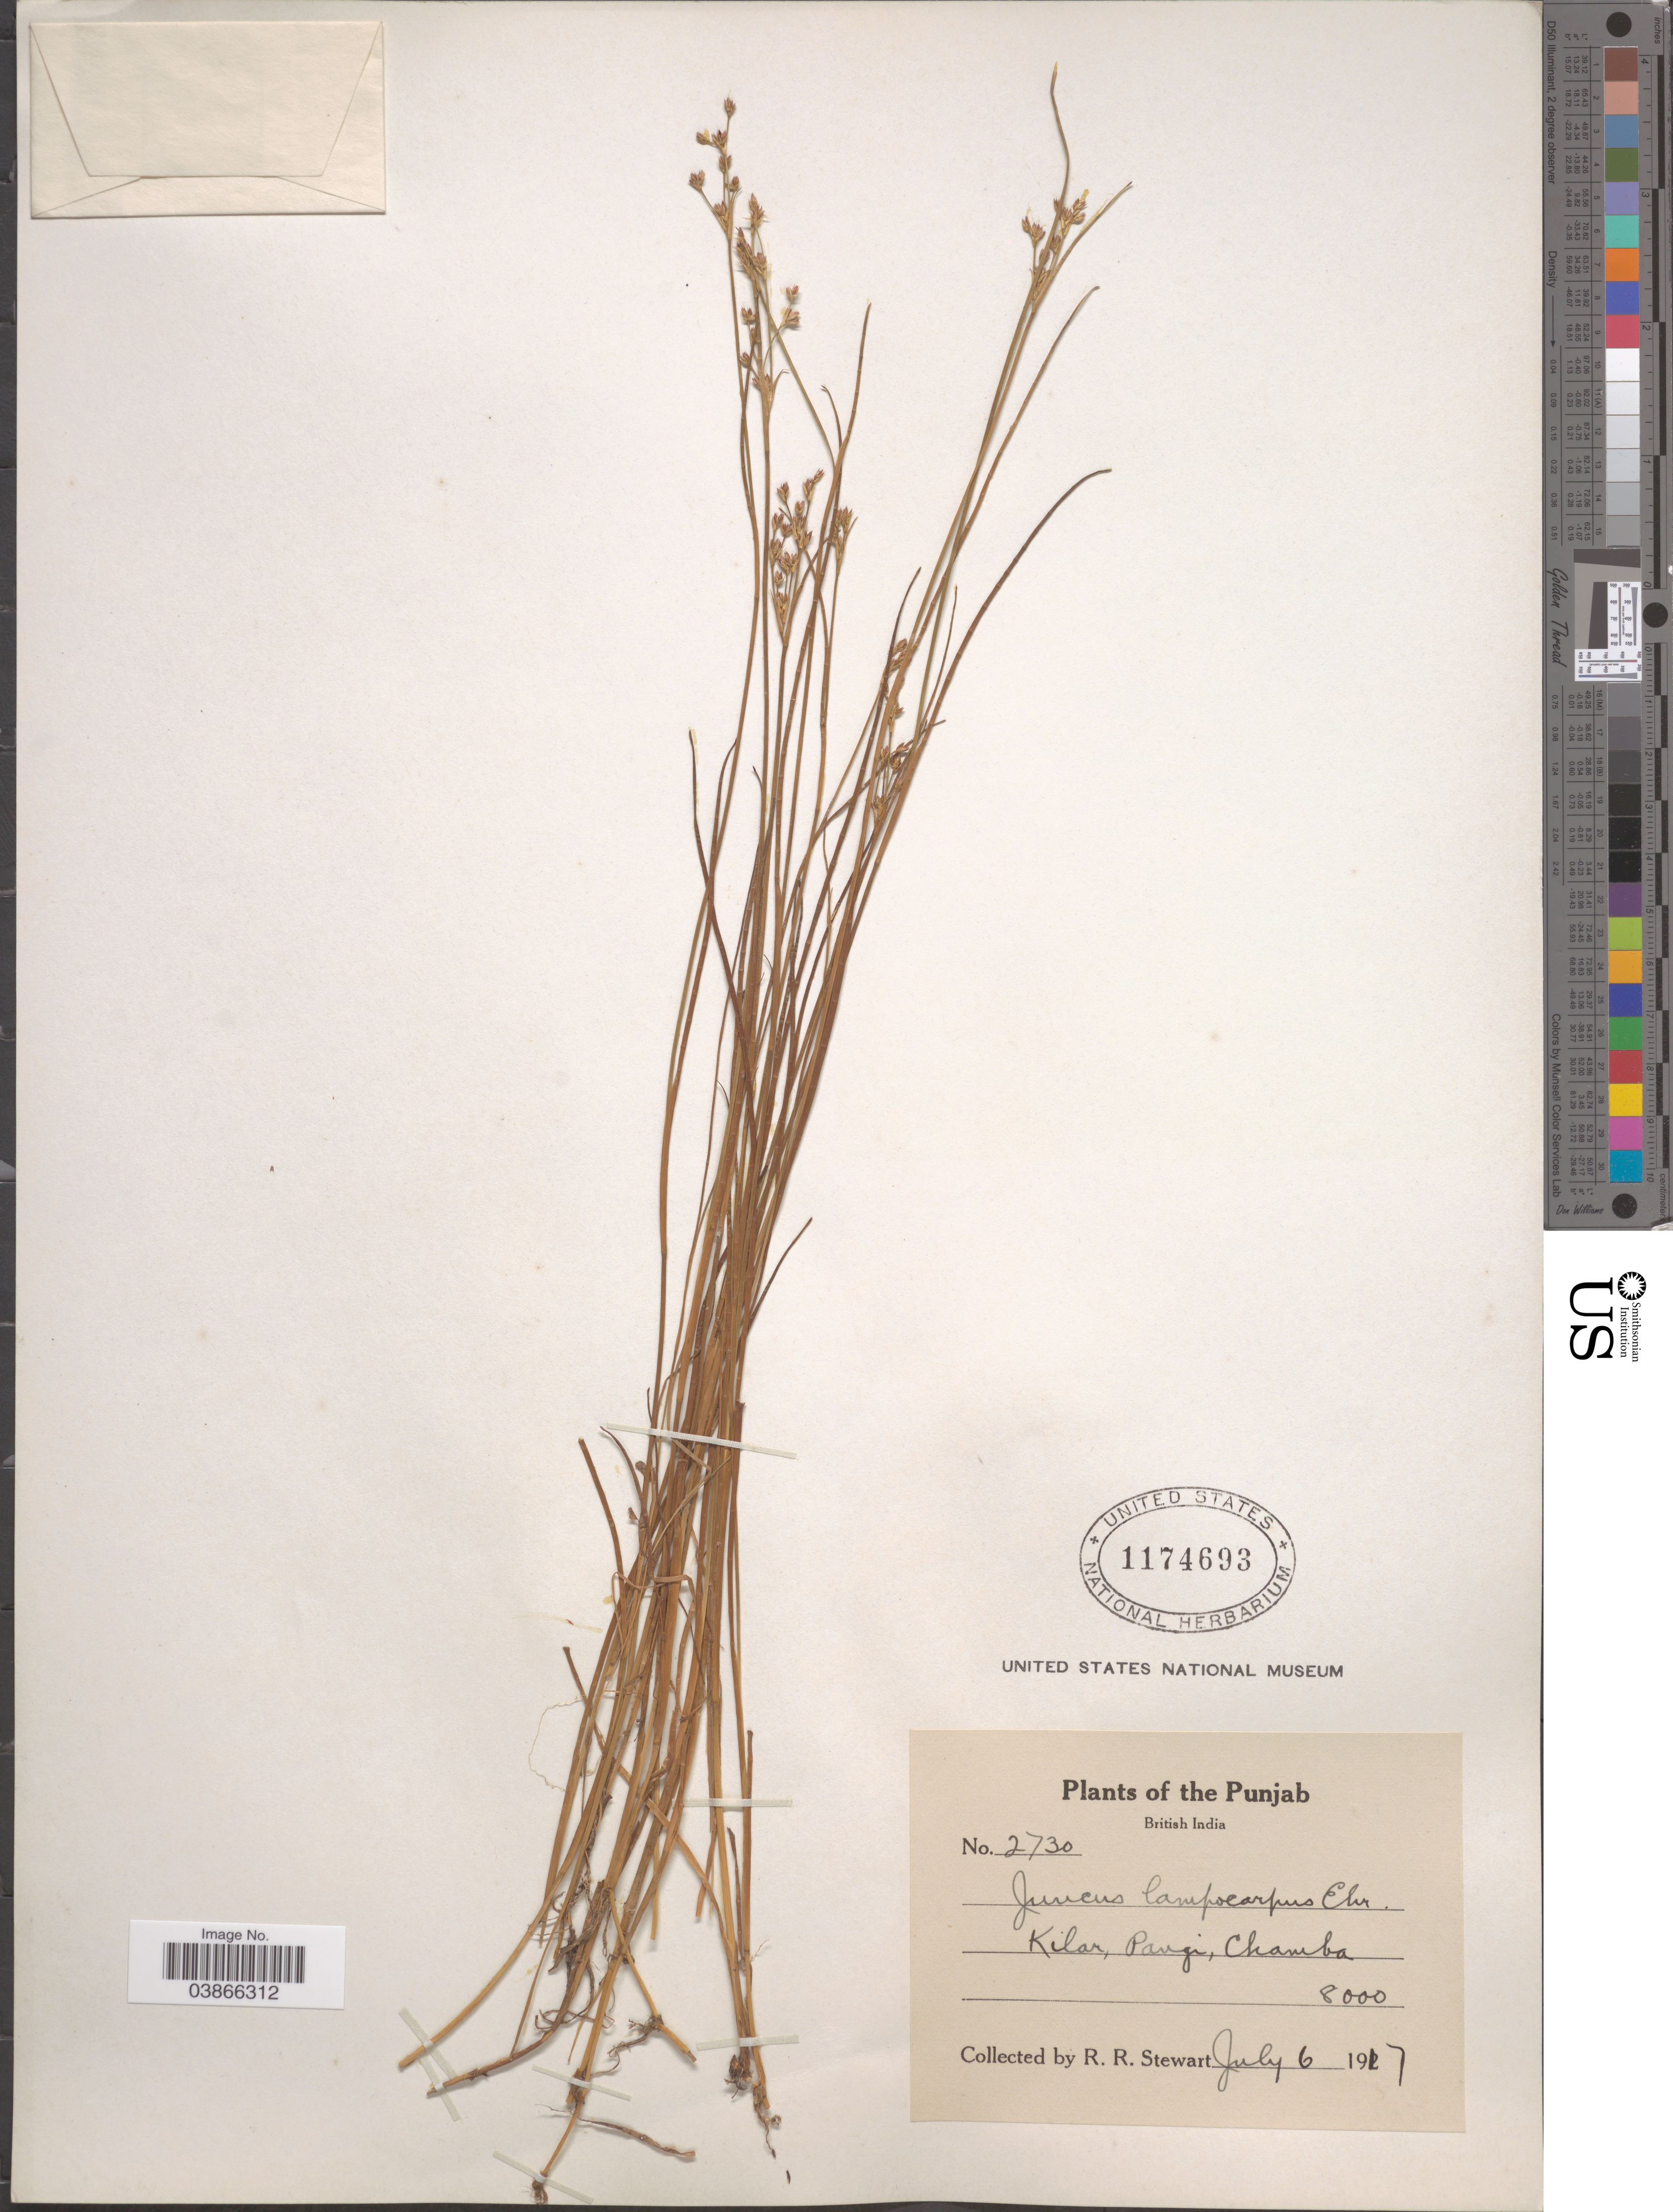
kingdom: Plantae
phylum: Tracheophyta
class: Liliopsida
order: Poales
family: Juncaceae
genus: Juncus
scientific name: Juncus lampocarpus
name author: Ehrh.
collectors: R. Stewart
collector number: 2730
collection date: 1917-07-06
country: India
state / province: Punjab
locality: British India. Kilor, Pangi, Chamba.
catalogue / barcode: US 1174693